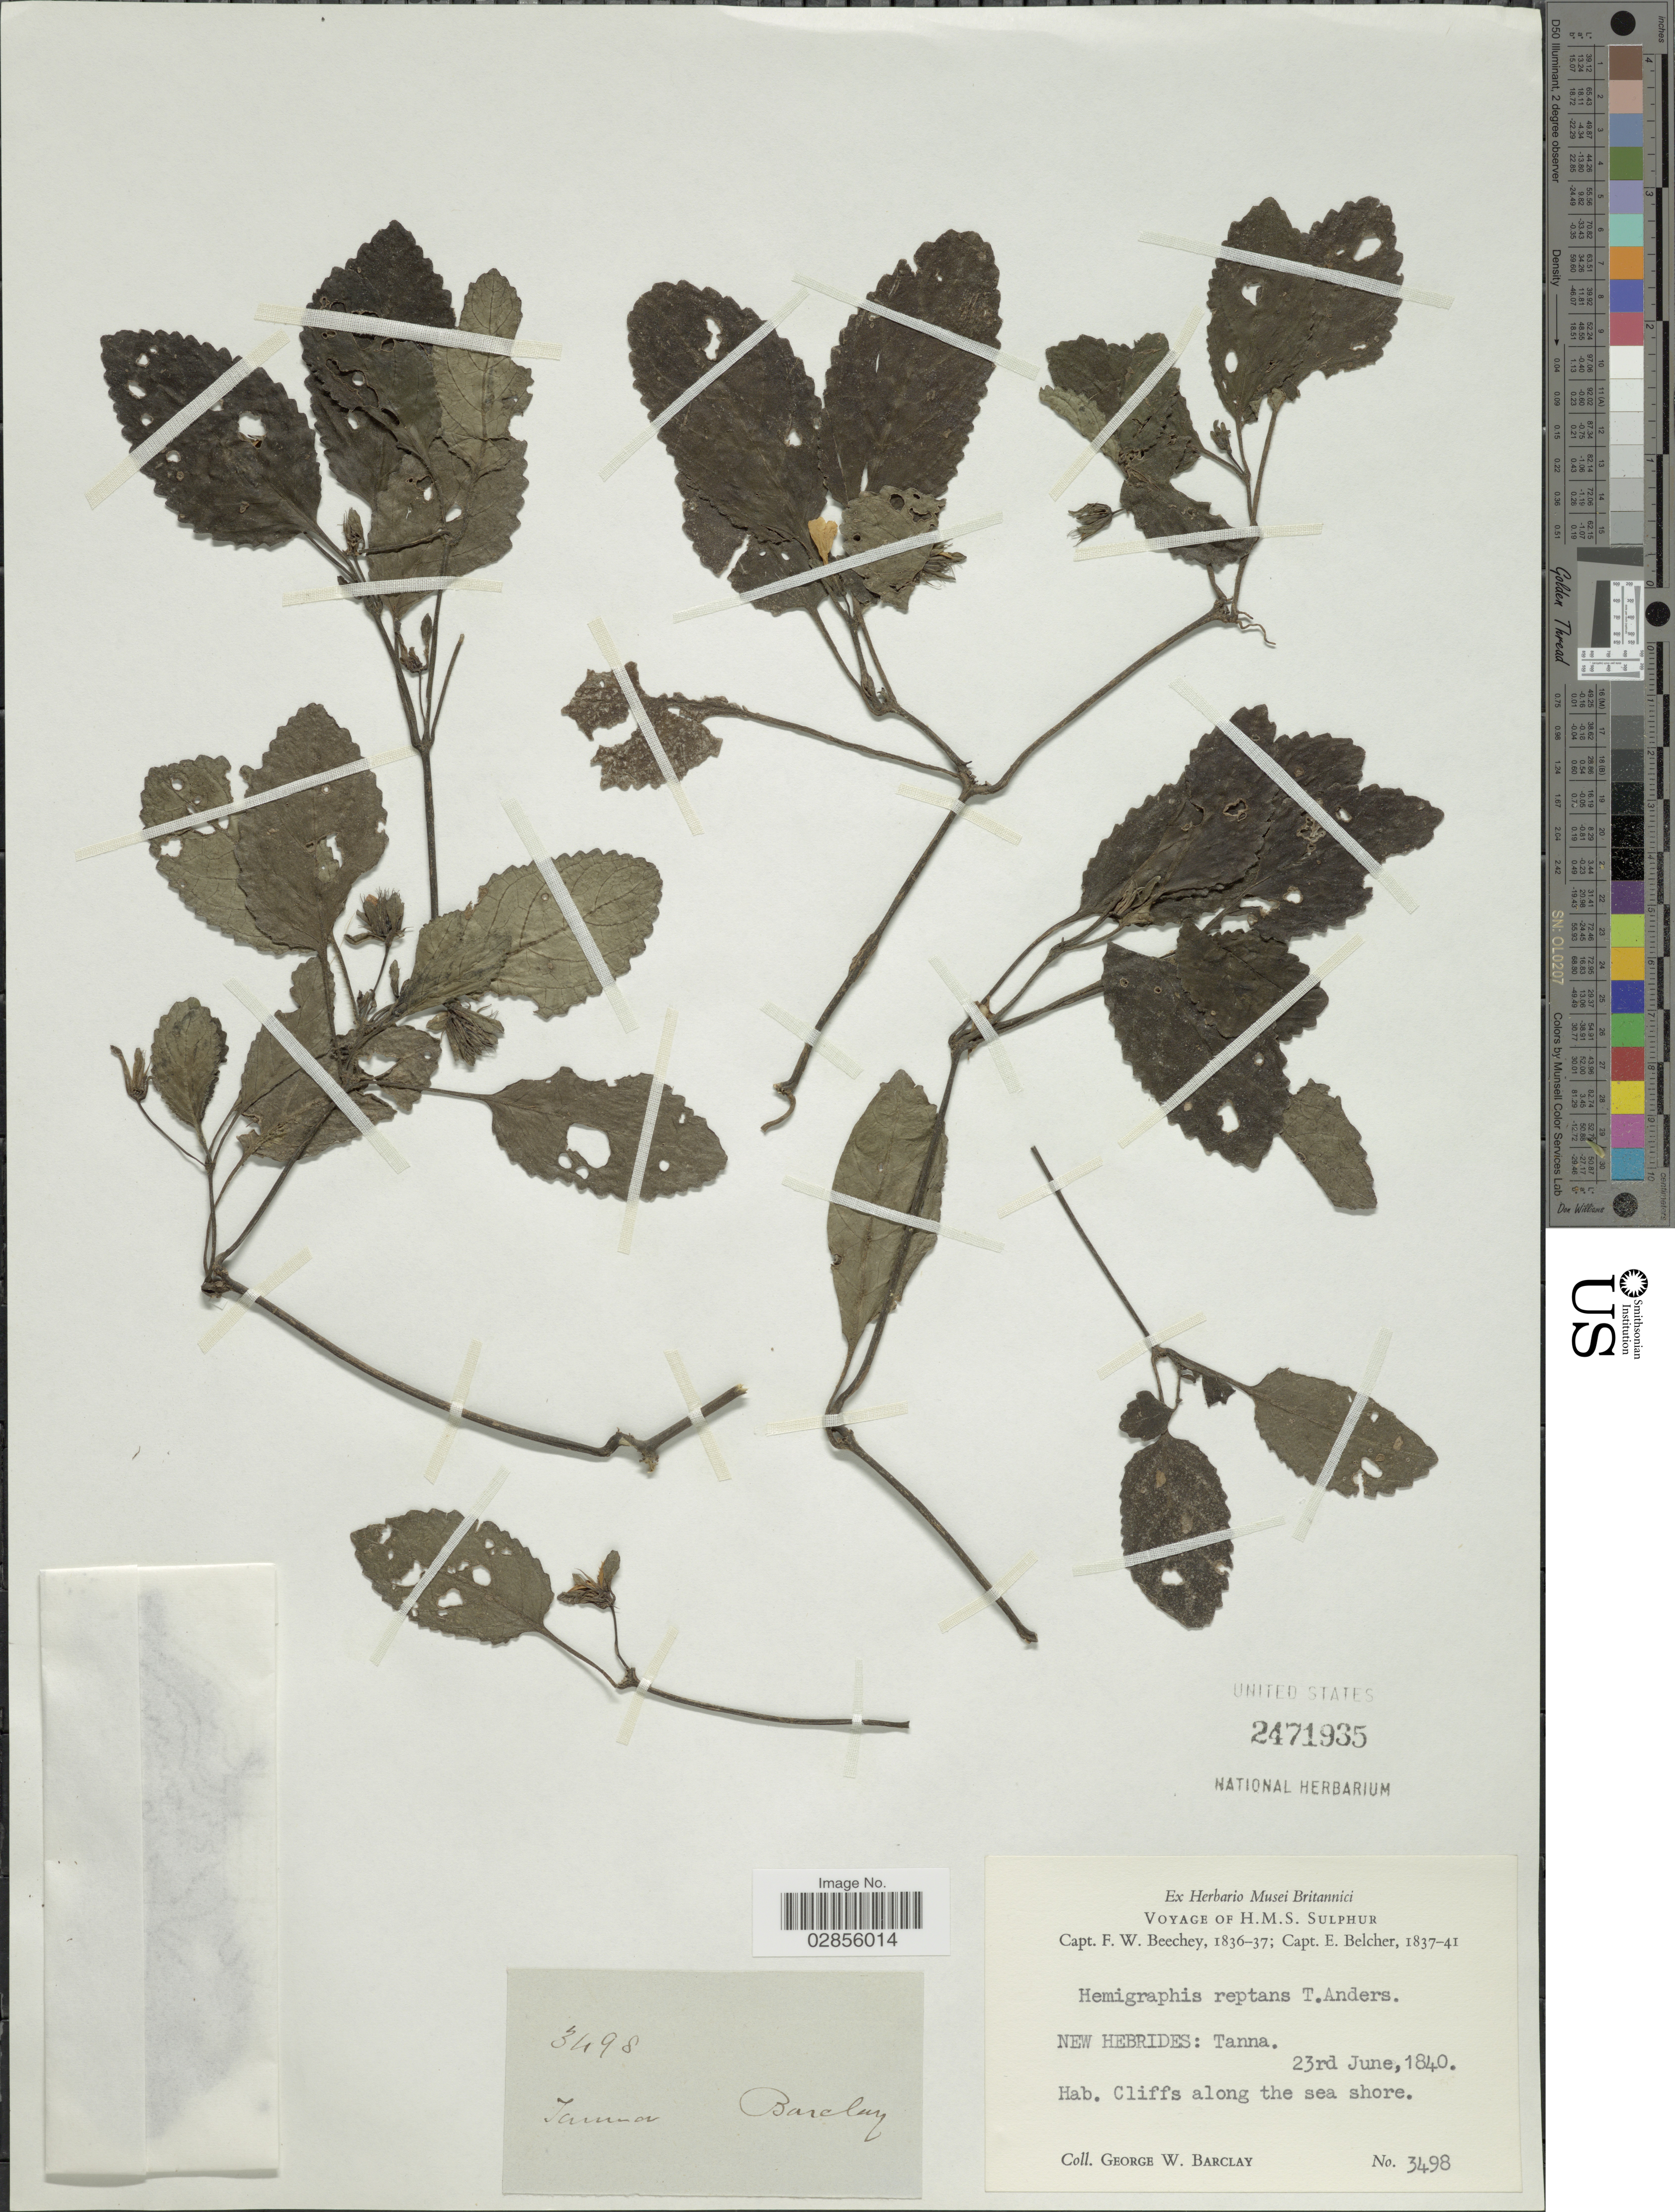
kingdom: Plantae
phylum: Tracheophyta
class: Magnoliopsida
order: Lamiales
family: Acanthaceae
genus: Strobilanthes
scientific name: Strobilanthes reptans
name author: (G. Forst.) Moylan ex Y.F. Deng & J.R.I. Wood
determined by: Wagner, W. L., (BOT), Smithsonian Institution - National Museum of Natural History (UNITED STATES)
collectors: G. W. Barclay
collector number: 3498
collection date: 1840-06-23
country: Vanuatu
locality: New Hebrides: Tanna.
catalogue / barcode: US 2471935